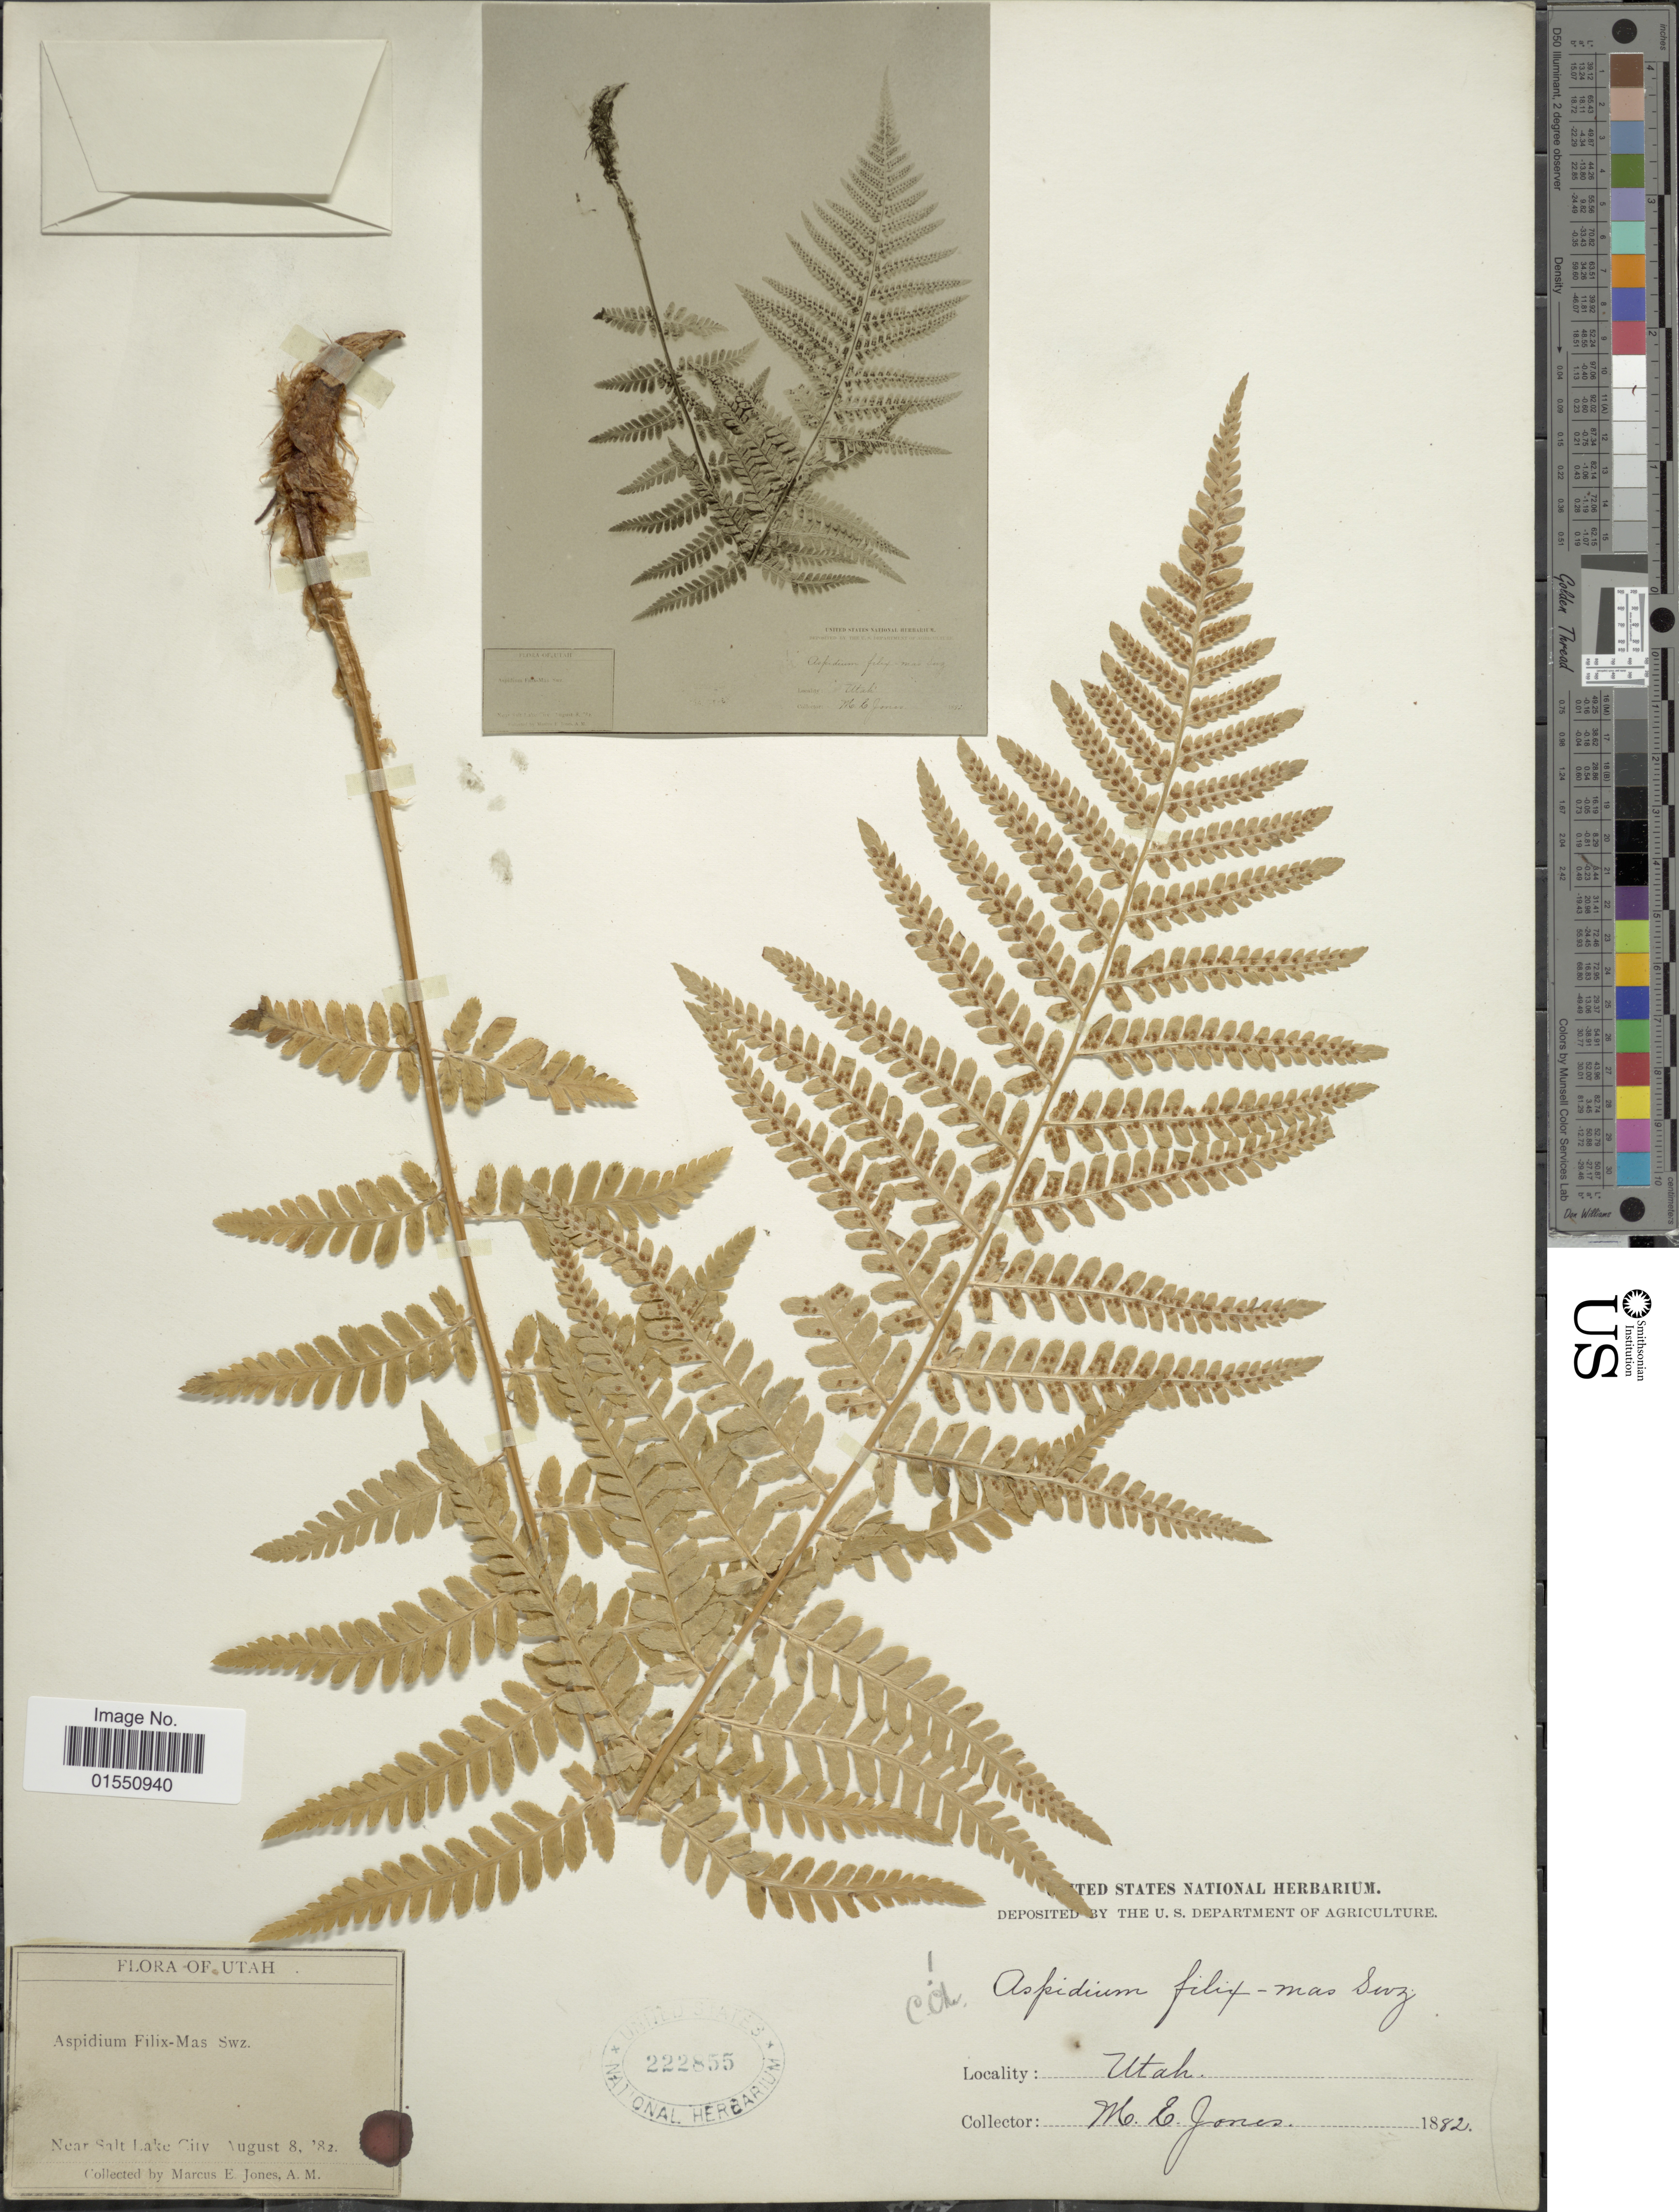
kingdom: Plantae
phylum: Tracheophyta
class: Polypodiopsida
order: Polypodiales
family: Dryopteridaceae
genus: Dryopteris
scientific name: Dryopteris filix-mas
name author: (L.) Schott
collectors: M. E. Jones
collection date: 1882-08-08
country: United States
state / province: Utah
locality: Near Salt Lake City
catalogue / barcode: US 222855